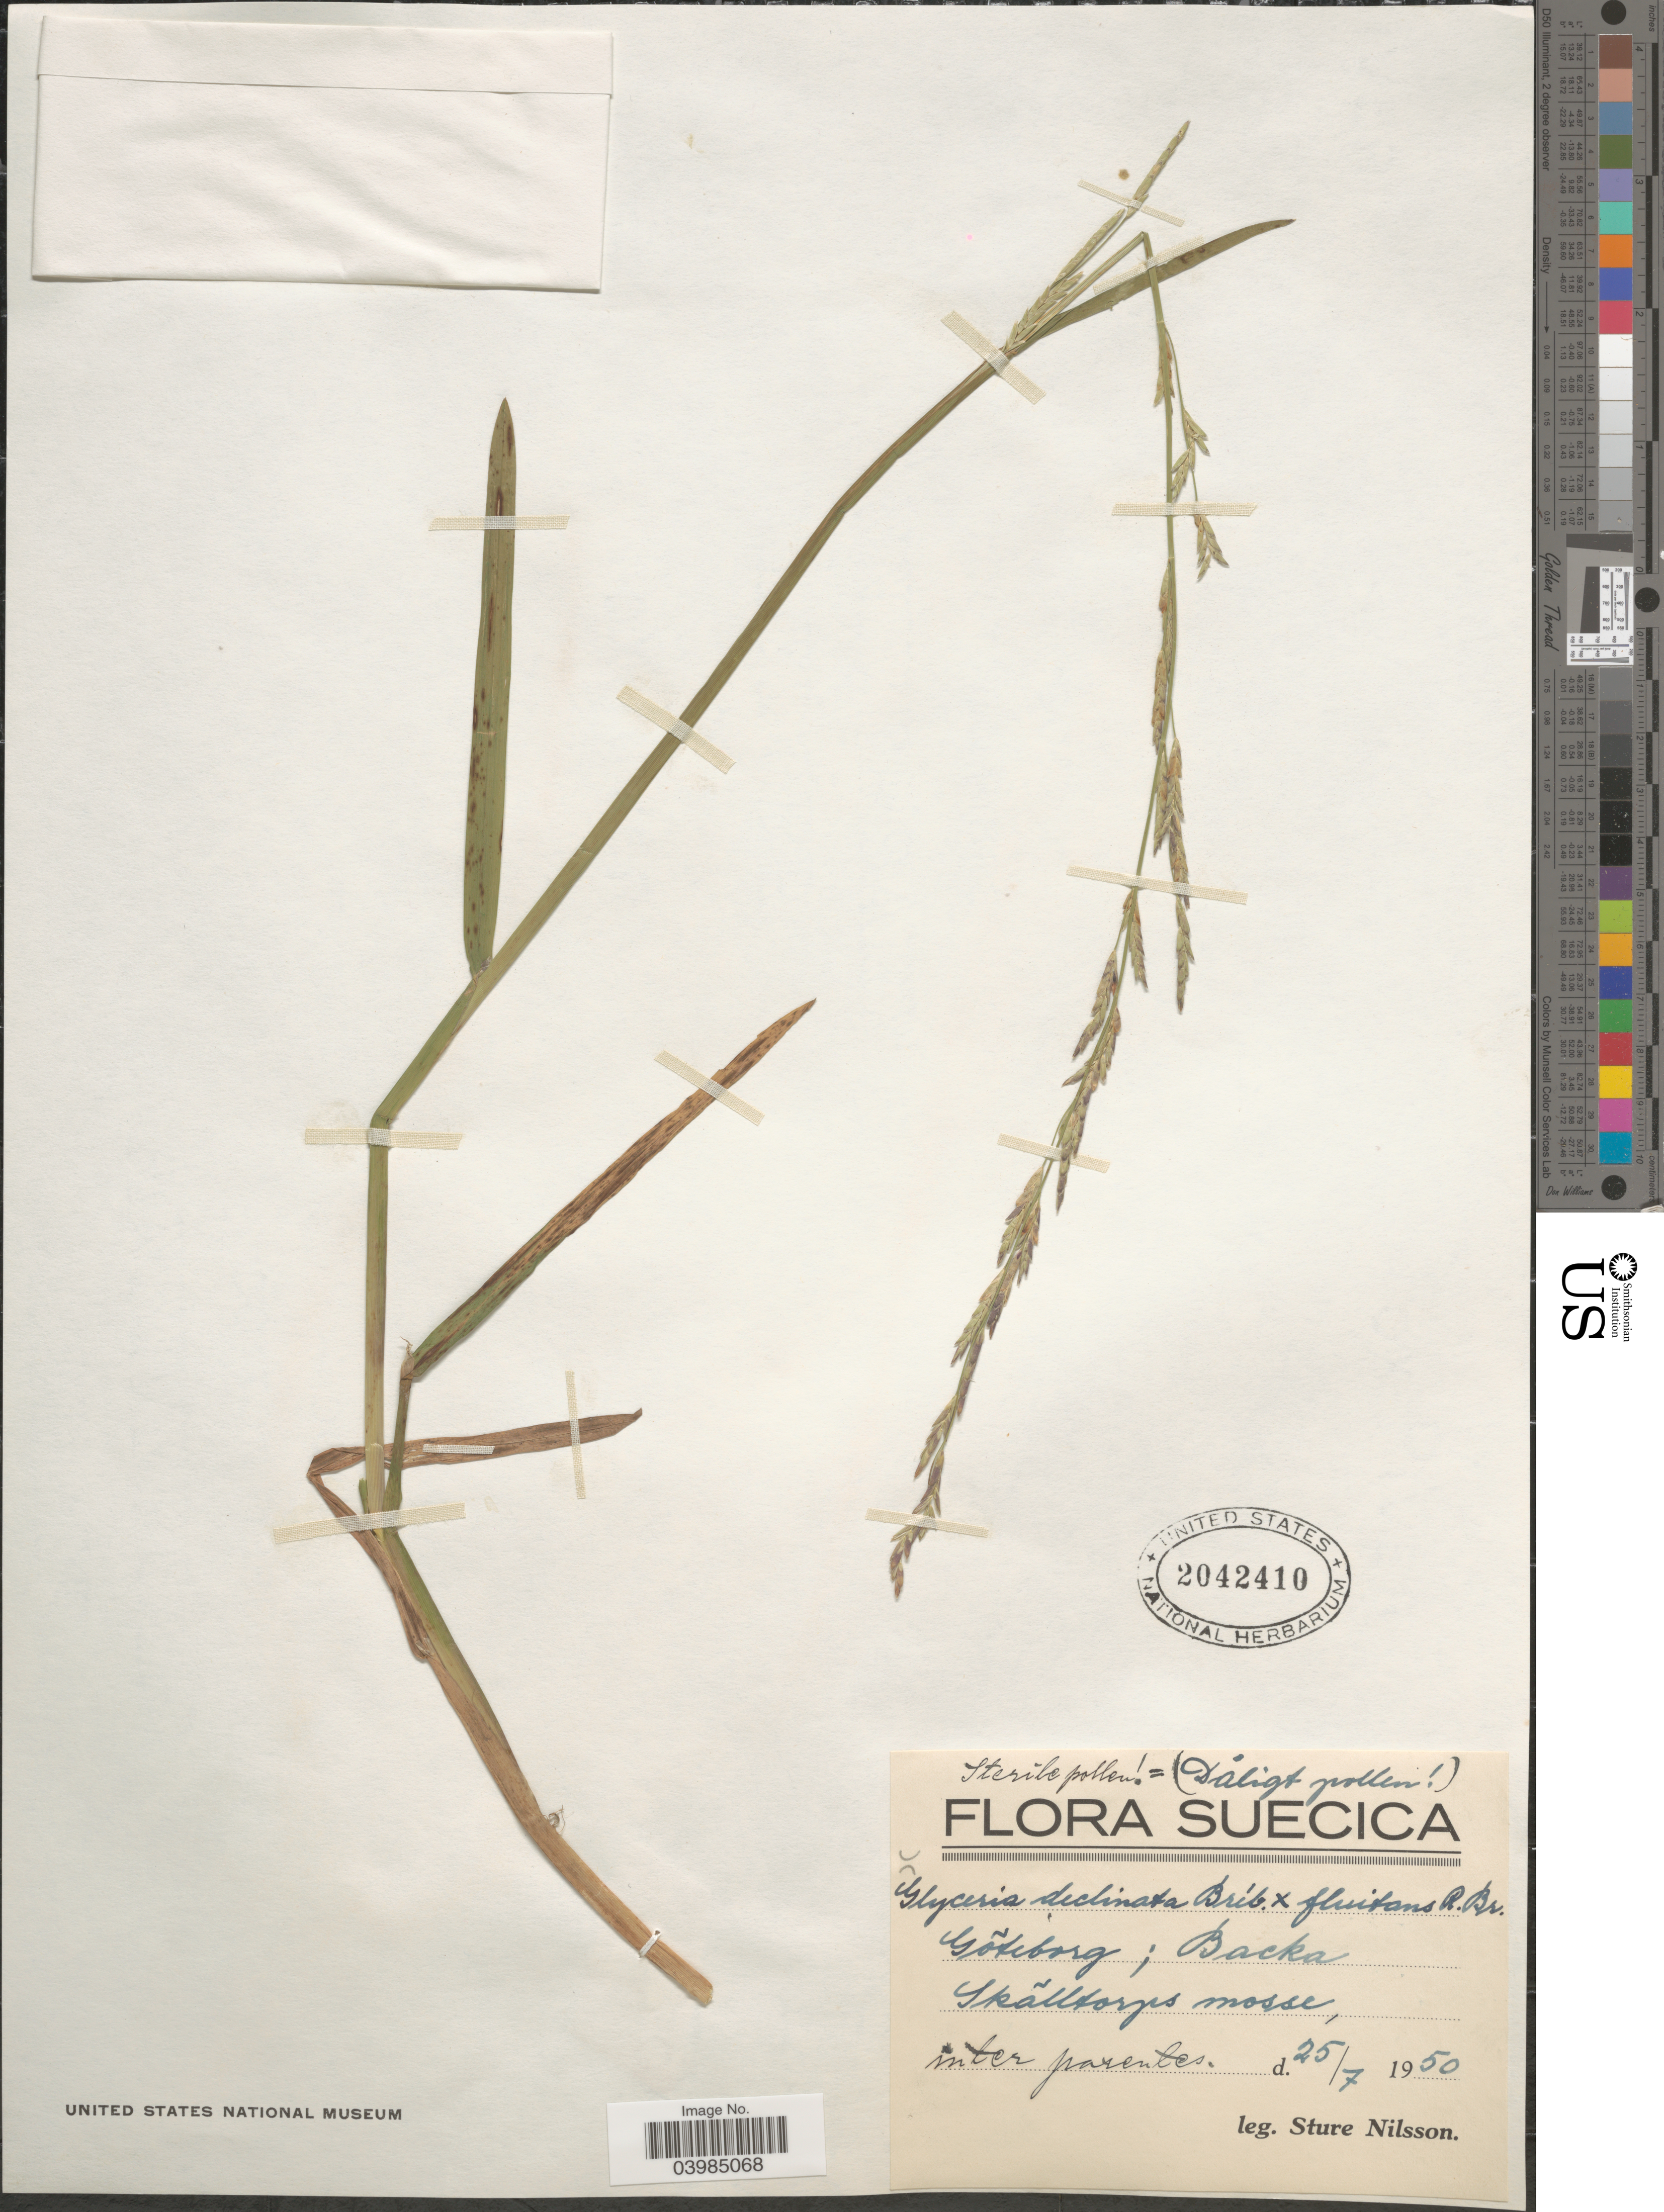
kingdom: Plantae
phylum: Tracheophyta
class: Liliopsida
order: Poales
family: Poaceae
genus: Glyceria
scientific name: Glyceria declinata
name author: Bréb.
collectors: S. Nilsson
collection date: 1950-07-25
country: Sweden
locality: Suecica. Gõteborg; Backa Skãlltorps mosse, inter parentes.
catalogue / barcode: US 2042410